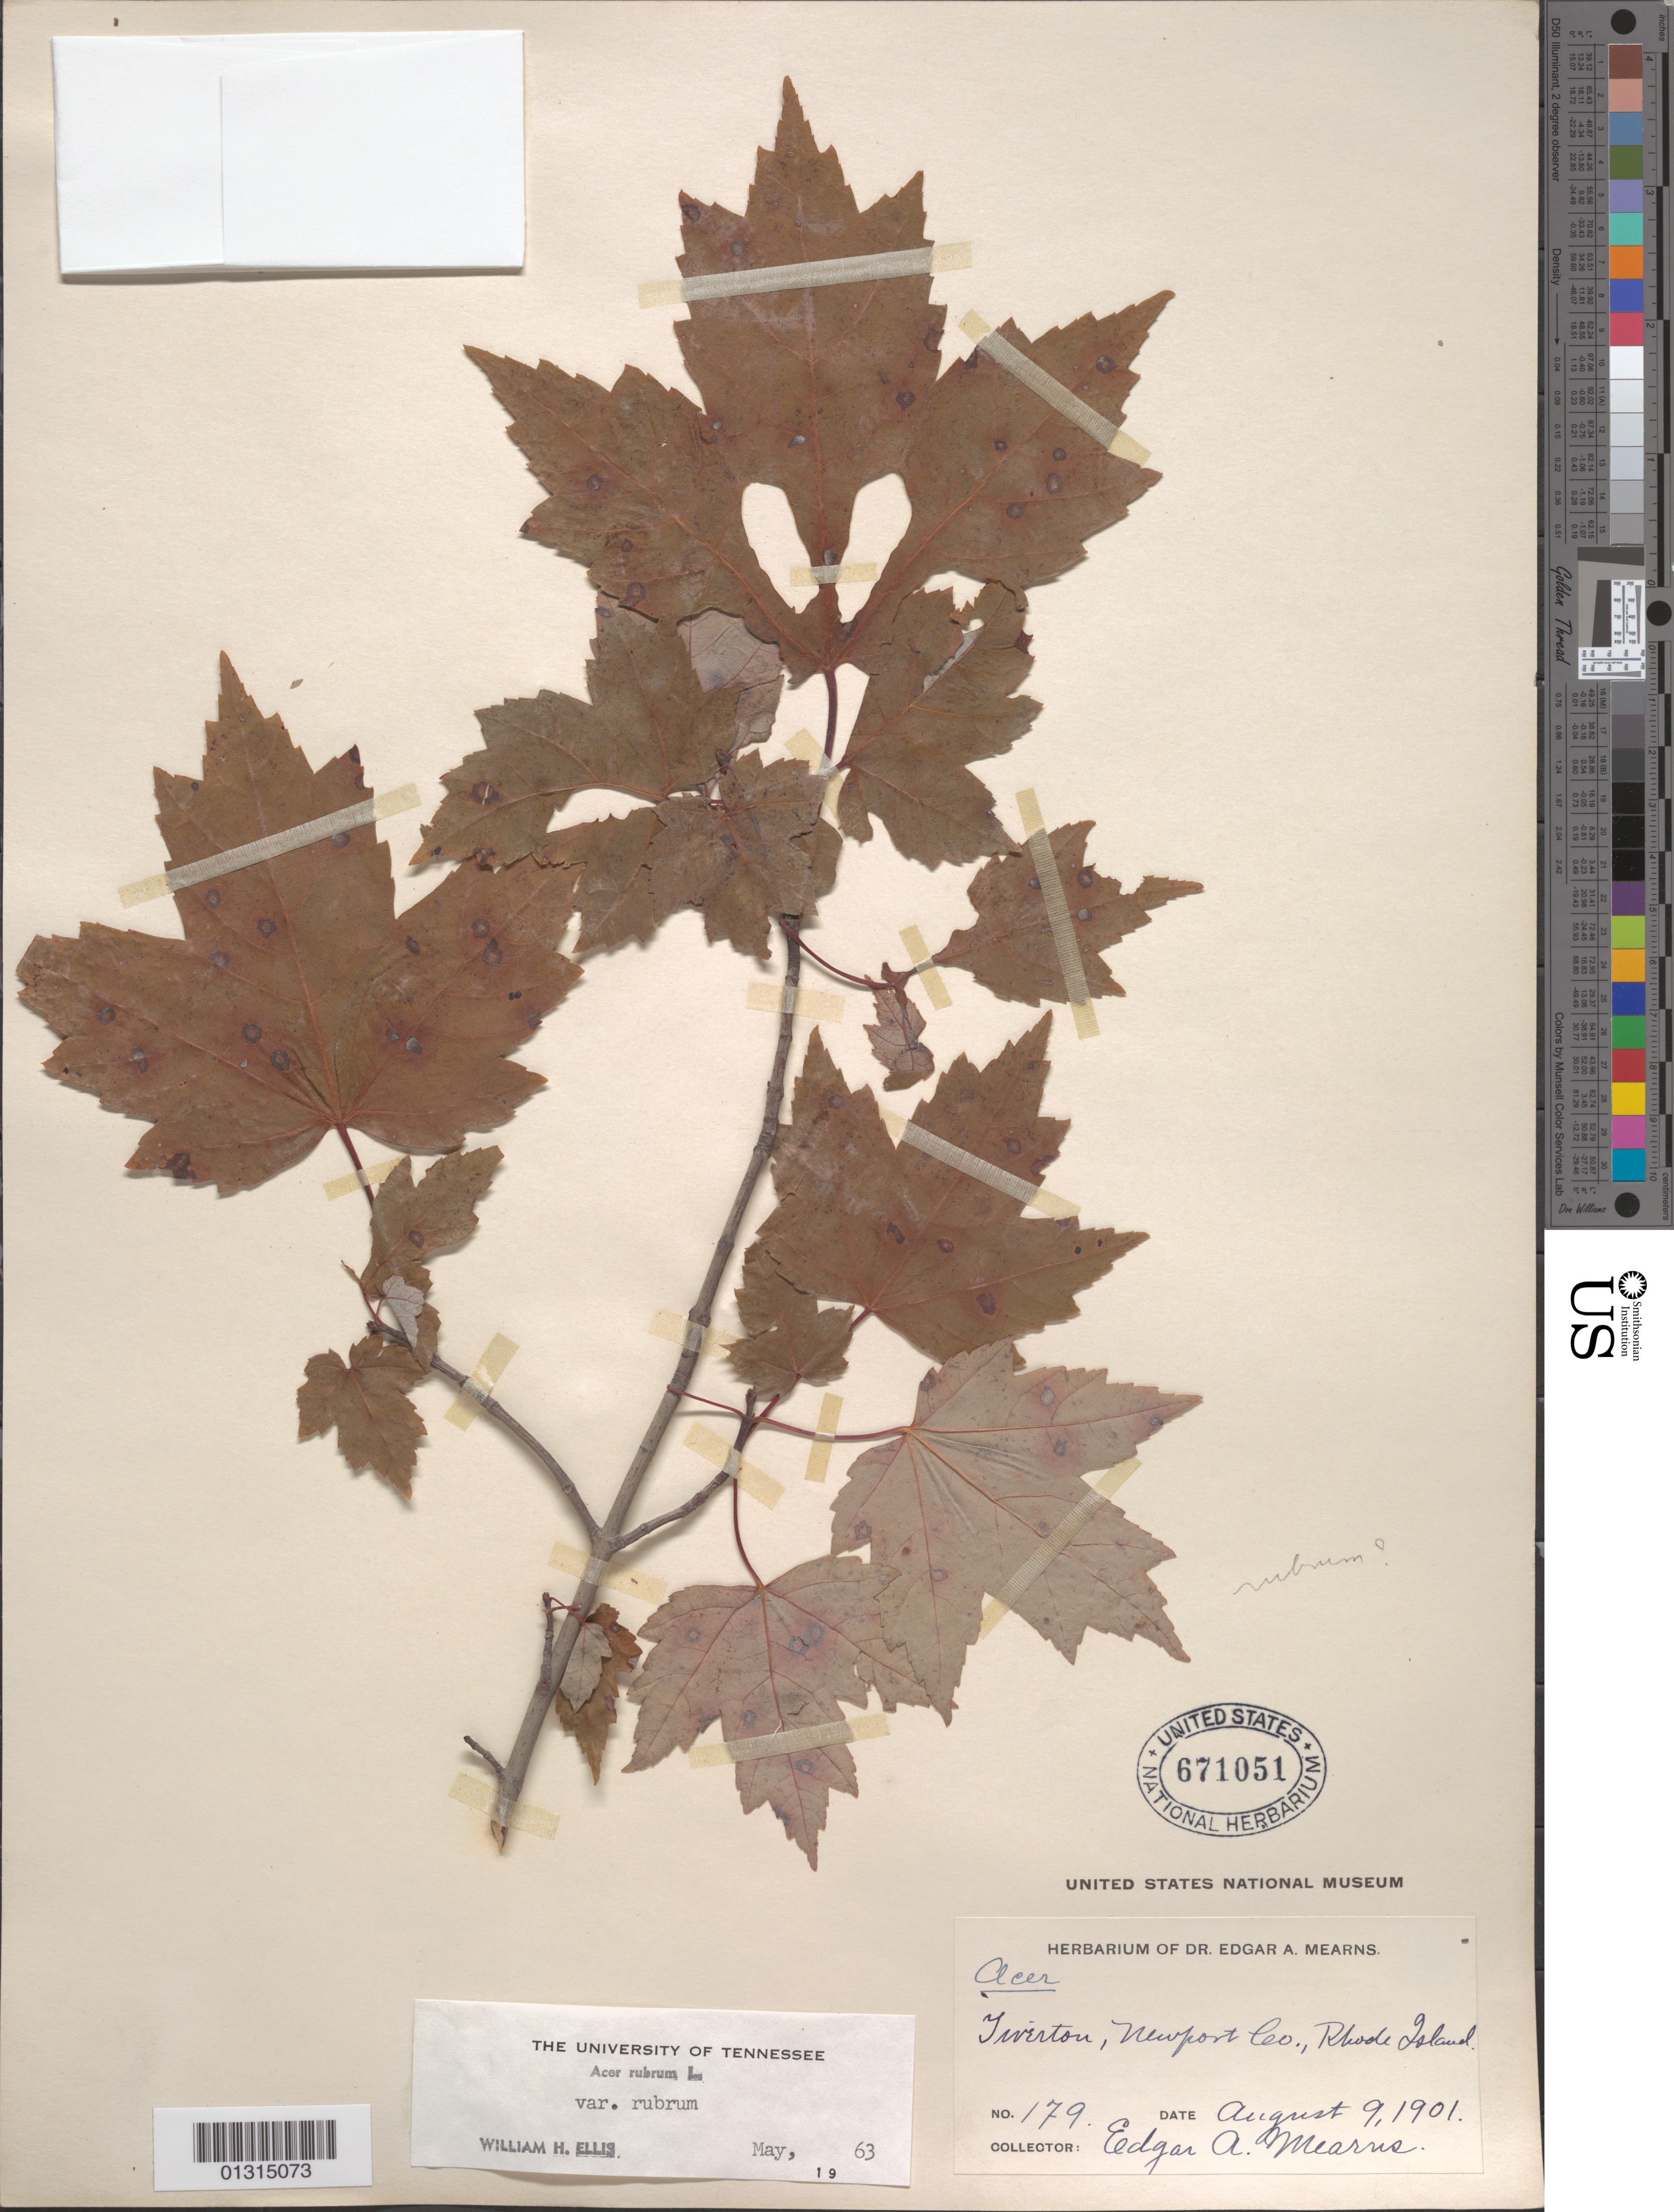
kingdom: Plantae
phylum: Tracheophyta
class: Magnoliopsida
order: Sapindales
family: Sapindaceae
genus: Acer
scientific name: Acer rubrum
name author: L.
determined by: Ellis, W. H.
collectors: E. A. Mearns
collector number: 179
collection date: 1901-08-09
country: United States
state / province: Rhode Island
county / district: Newport County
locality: Newport County, Tiverton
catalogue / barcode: US 671051